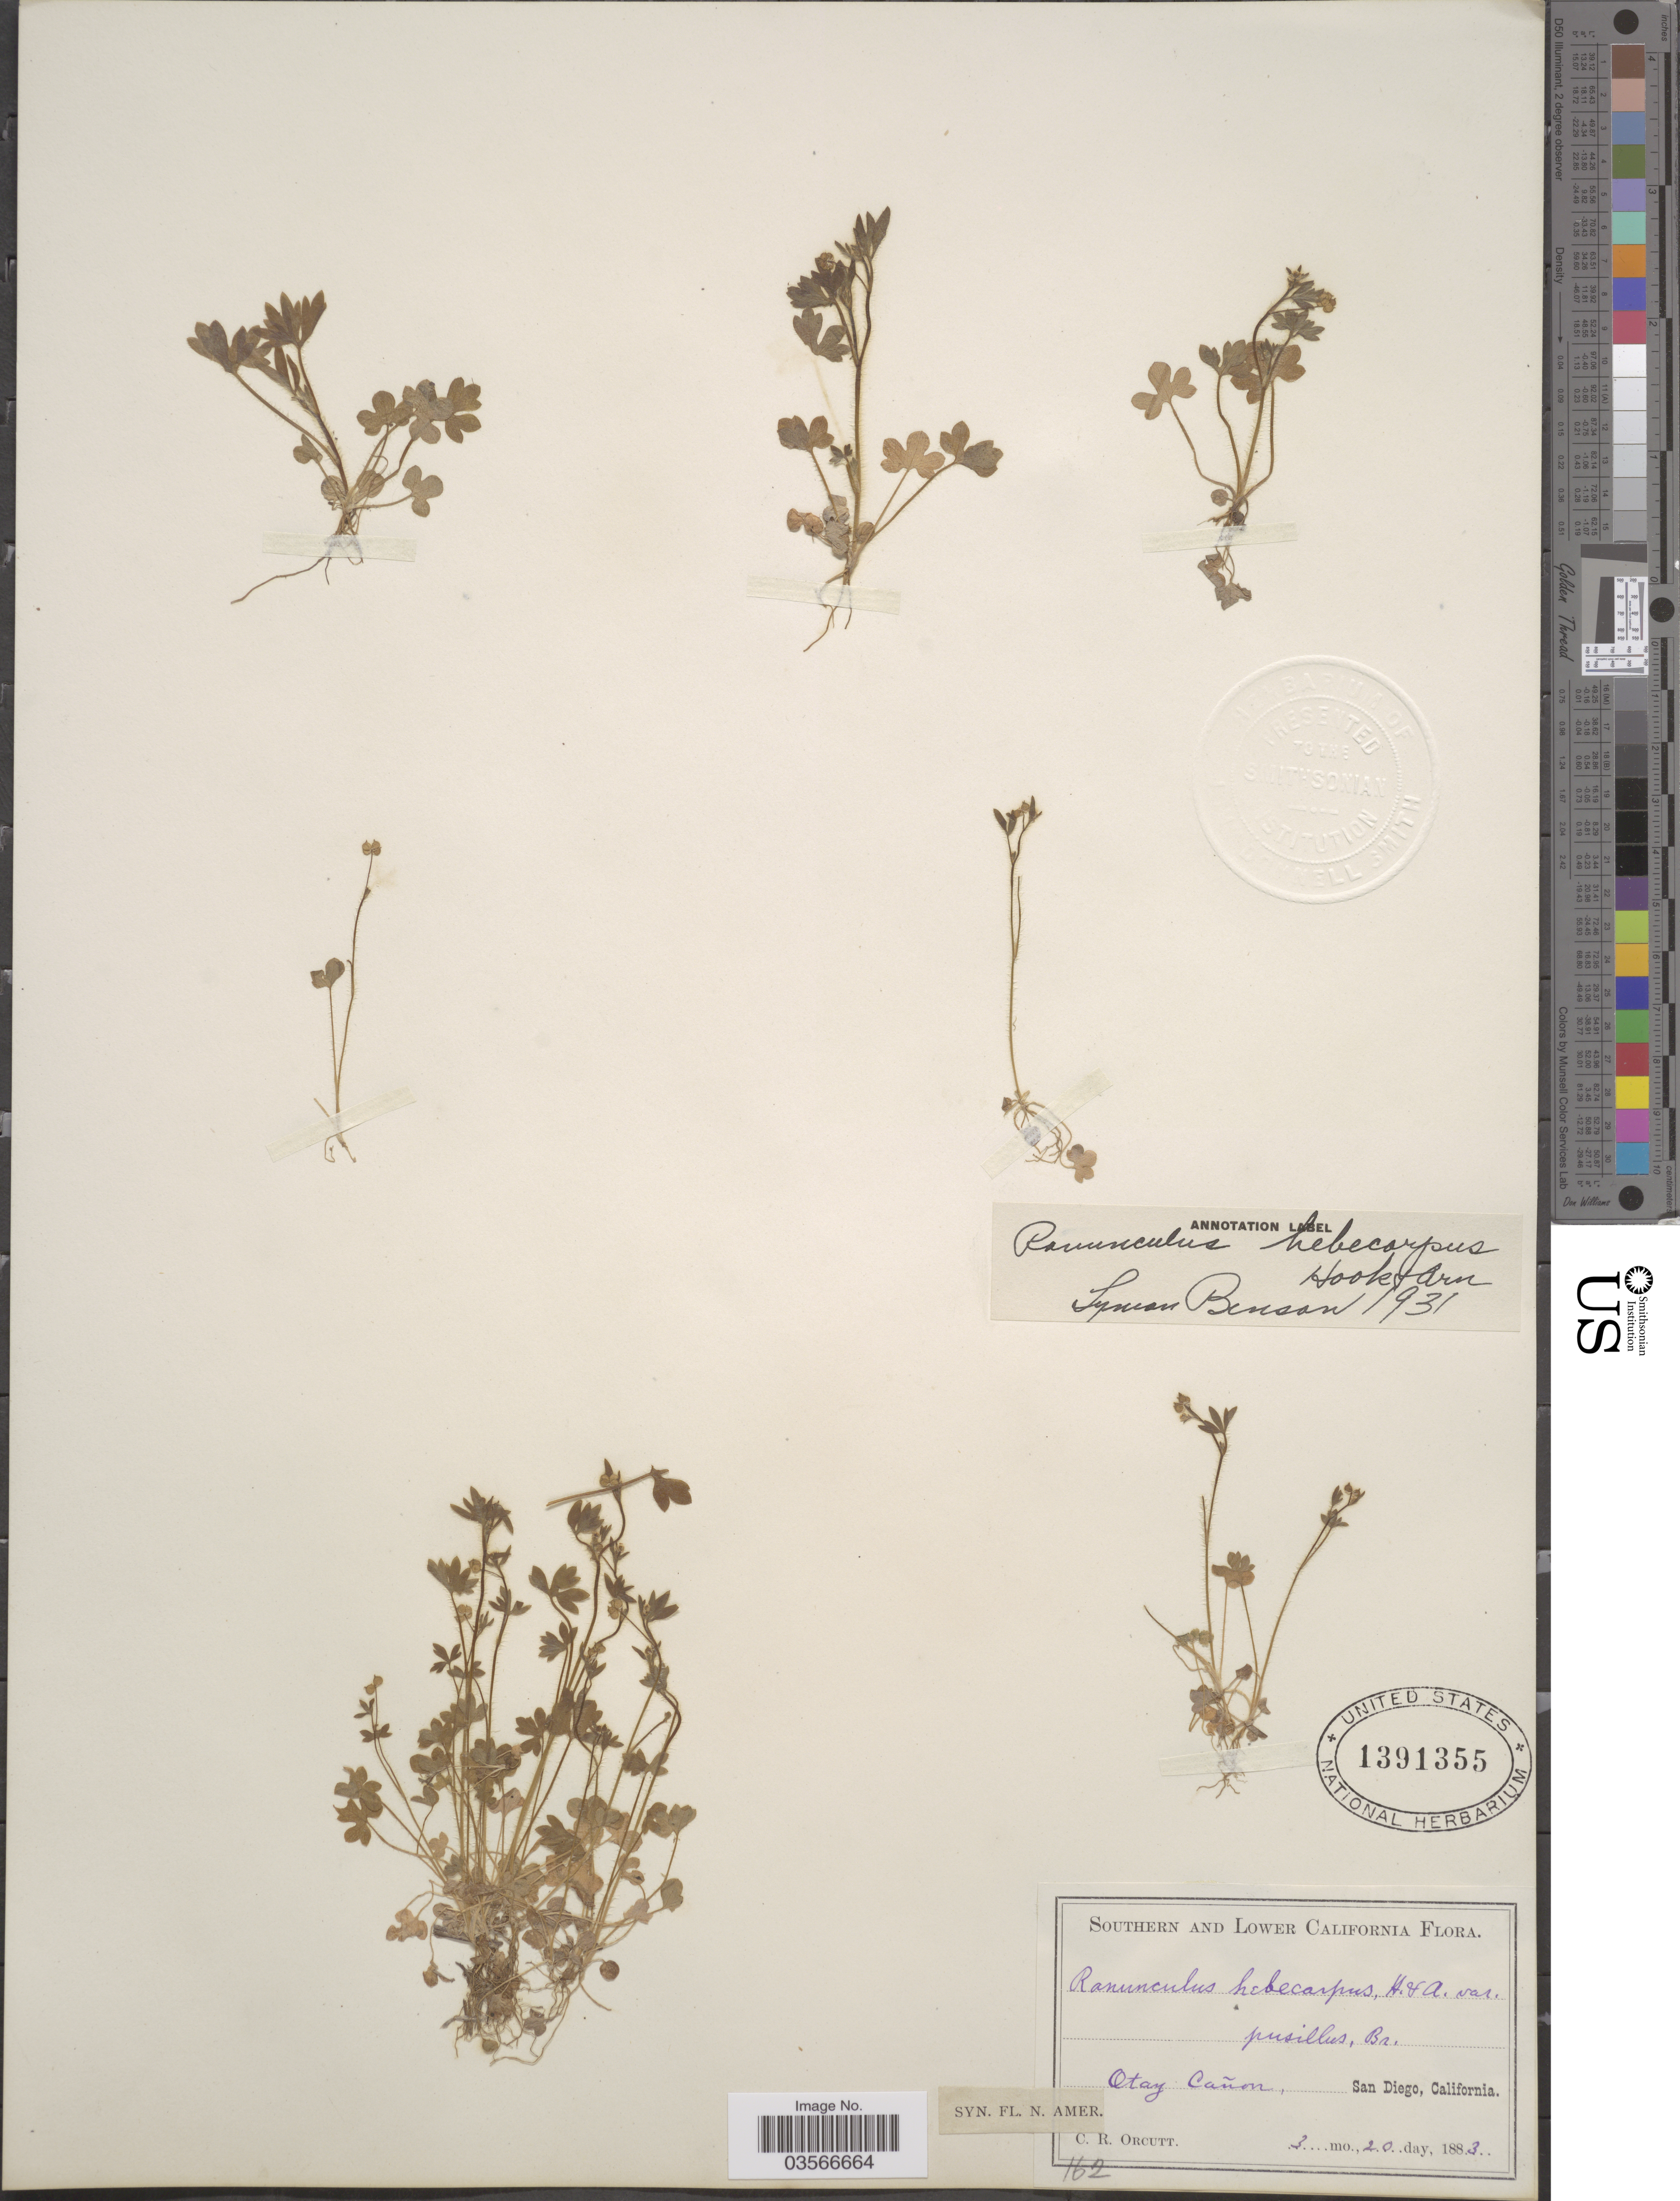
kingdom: Plantae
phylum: Tracheophyta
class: Magnoliopsida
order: Ranunculales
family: Ranunculaceae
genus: Ranunculus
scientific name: Ranunculus hebecarpus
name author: Hook. & Arn.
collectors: C. R. Orcutt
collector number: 162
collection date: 1883-03-20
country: United States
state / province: California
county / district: San Diego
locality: Southern and Lower California. Otay Cañon, San Diego.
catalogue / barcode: US 1391355